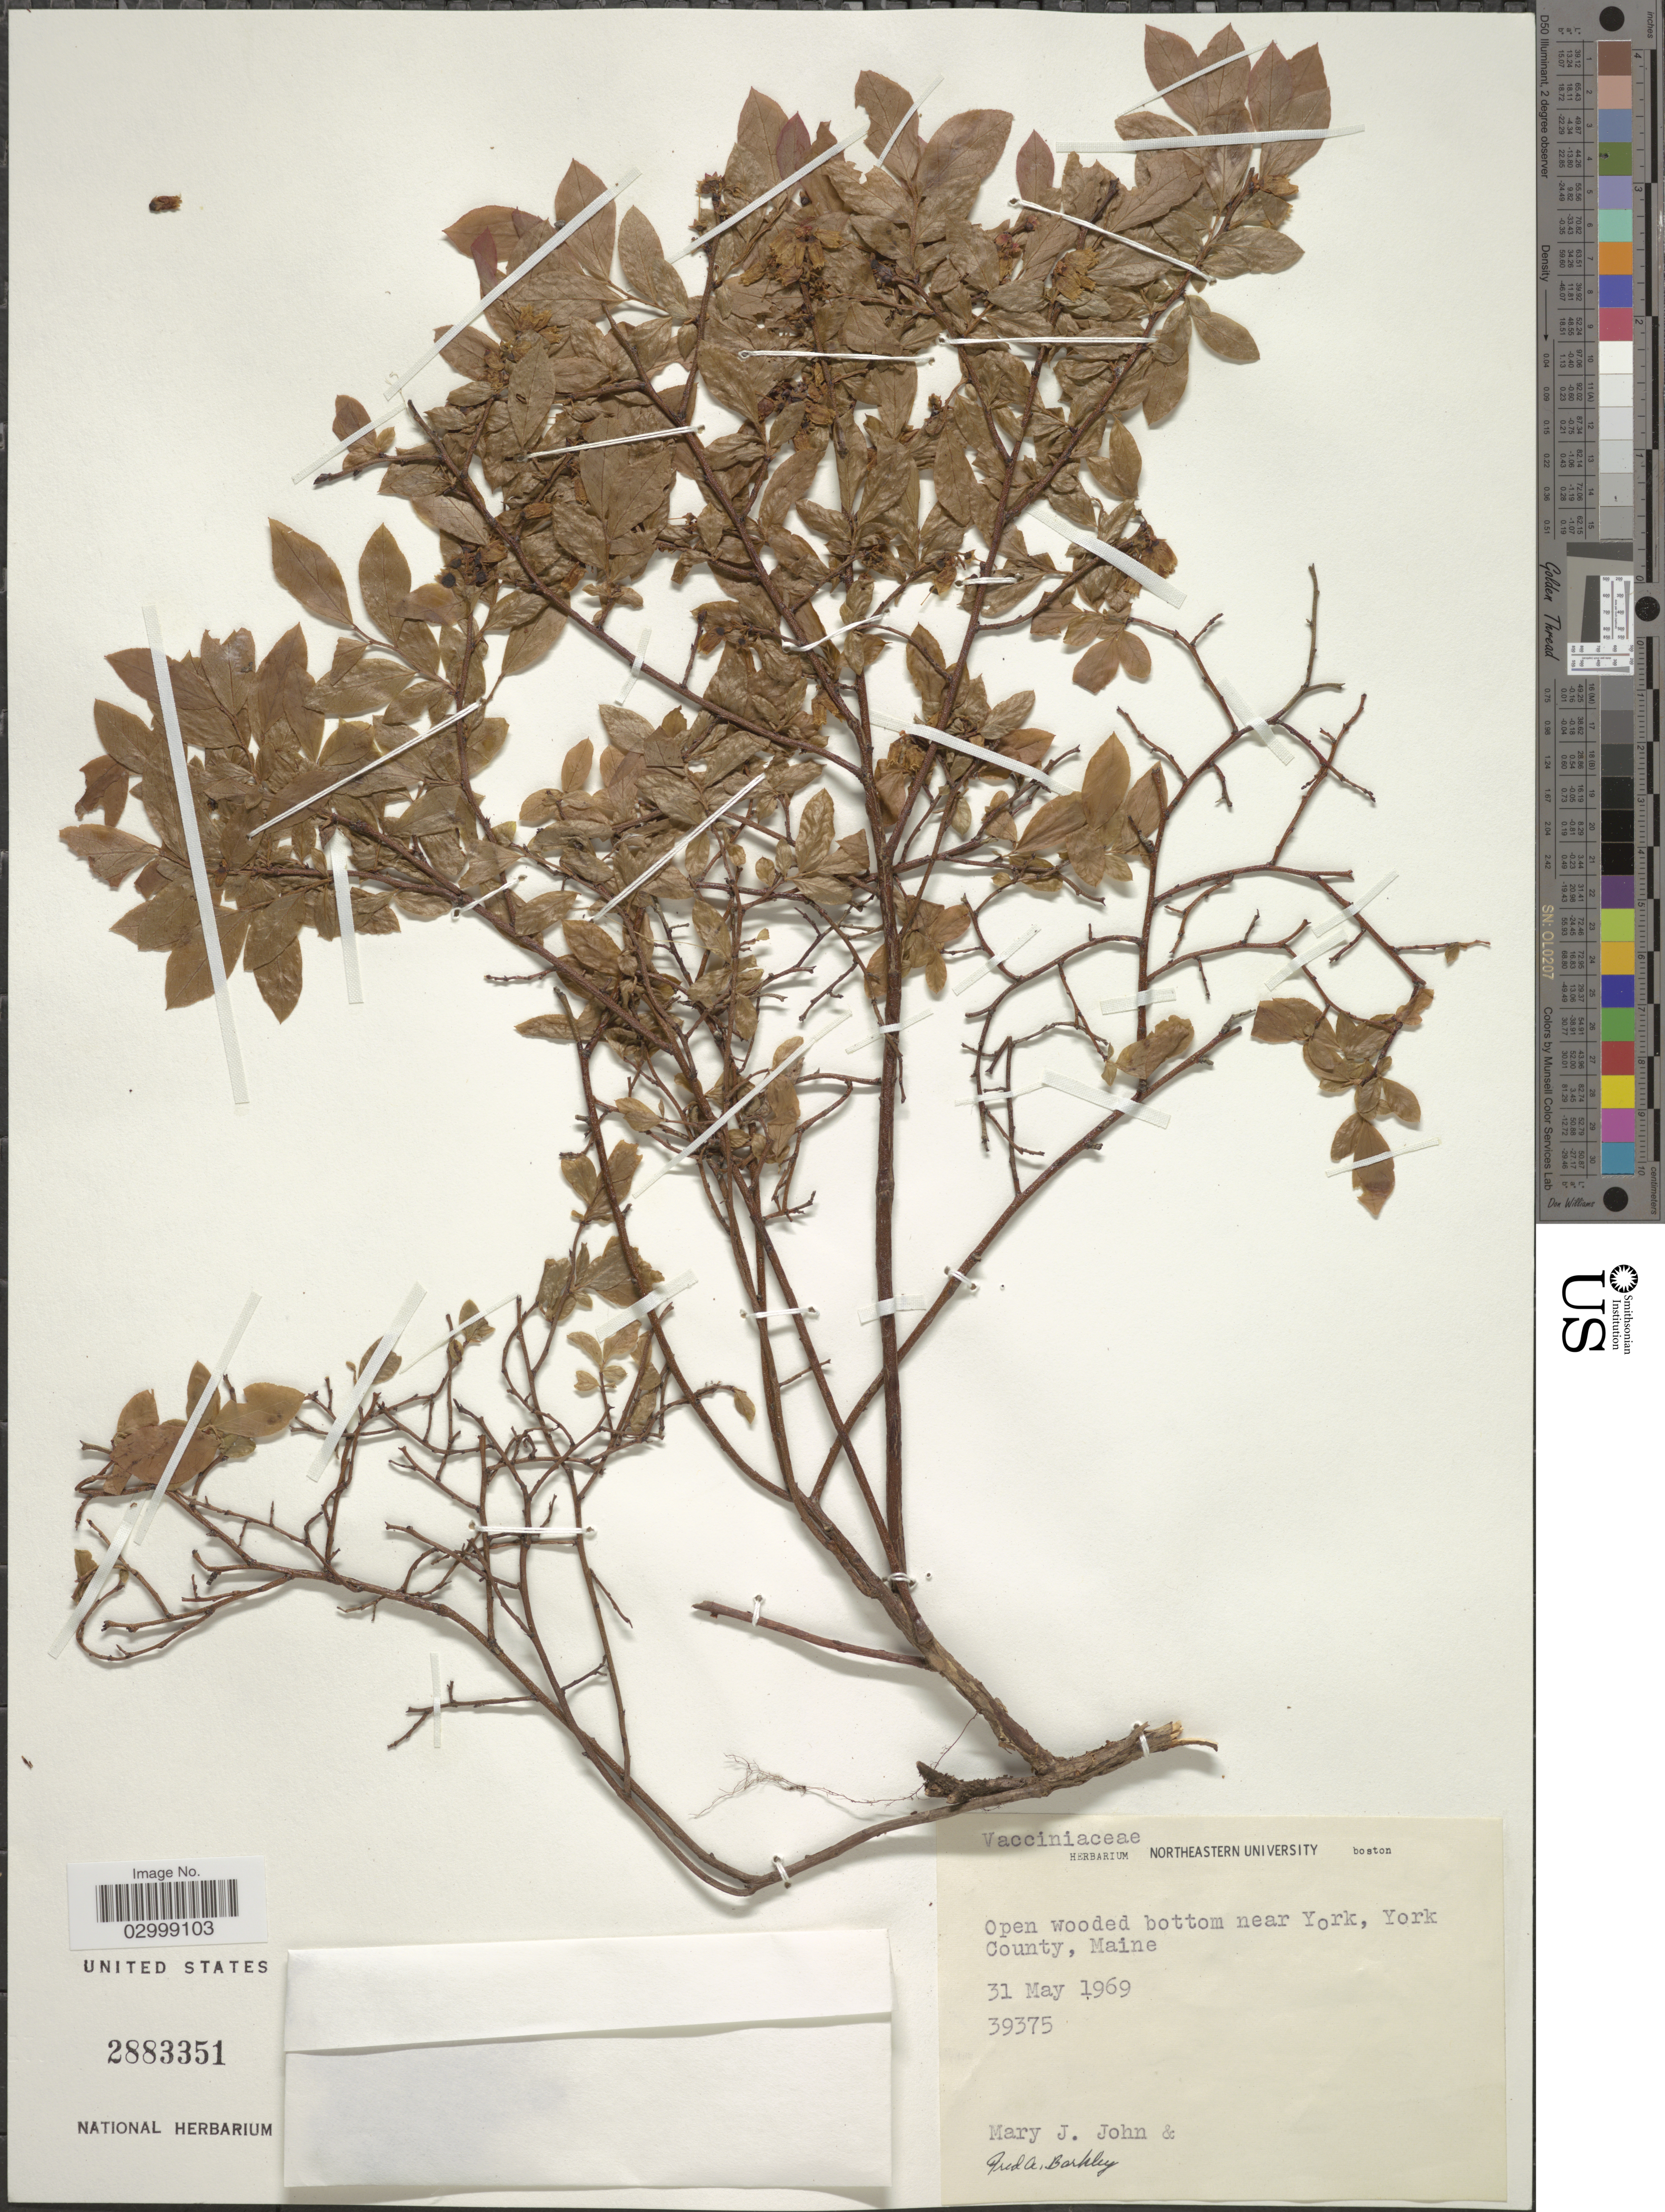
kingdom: Plantae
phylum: Tracheophyta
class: Magnoliopsida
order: Ericales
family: Ericaceae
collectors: M. John & F. A. Barkley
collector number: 39375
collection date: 1969-05-31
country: United States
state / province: Maine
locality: Open wooded bottom near York, York County, Maine.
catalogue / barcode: US 2883351